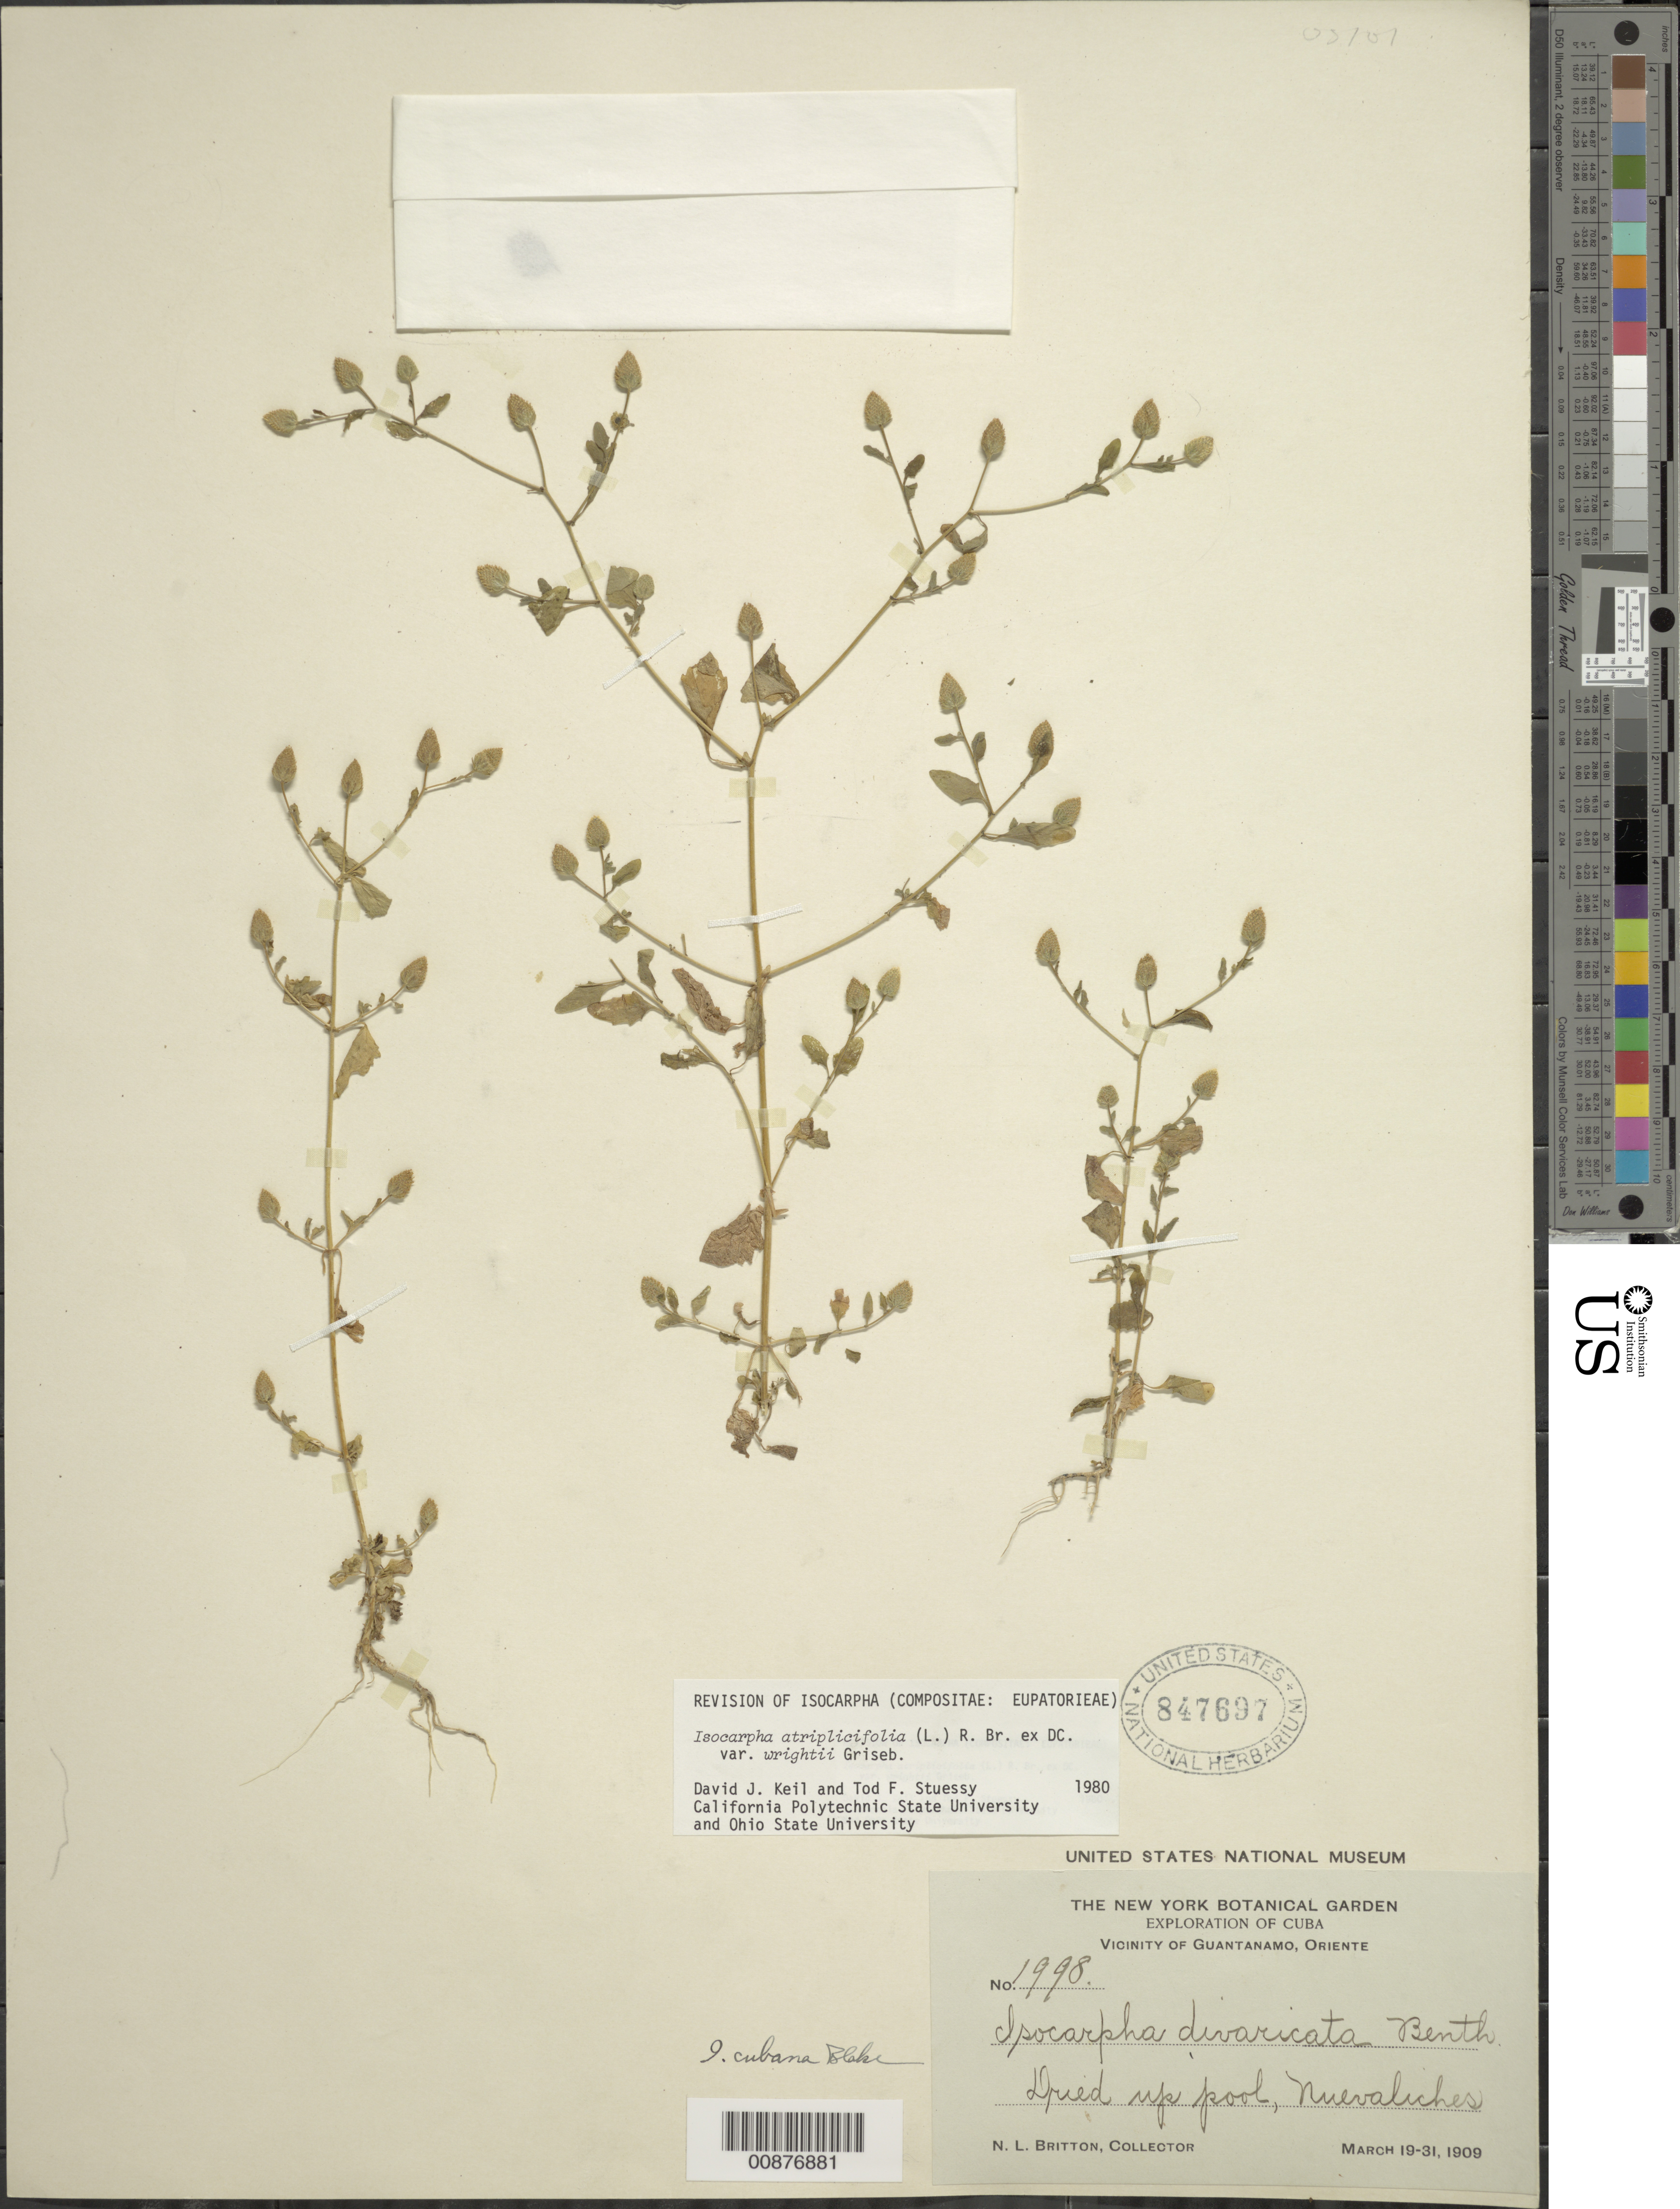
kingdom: Plantae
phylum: Tracheophyta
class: Magnoliopsida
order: Asterales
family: Asteraceae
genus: Isocarpha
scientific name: Isocarpha cubana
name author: S.F. Blake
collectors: N. Britton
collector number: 1998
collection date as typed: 19 Mar 1909 to 31 Mar 1909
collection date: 1909-03-19/1909-03-31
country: Cuba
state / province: Oriente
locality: Nuevaliches. Vicinity of Guantanamo.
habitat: Dried up pool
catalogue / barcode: US 847697